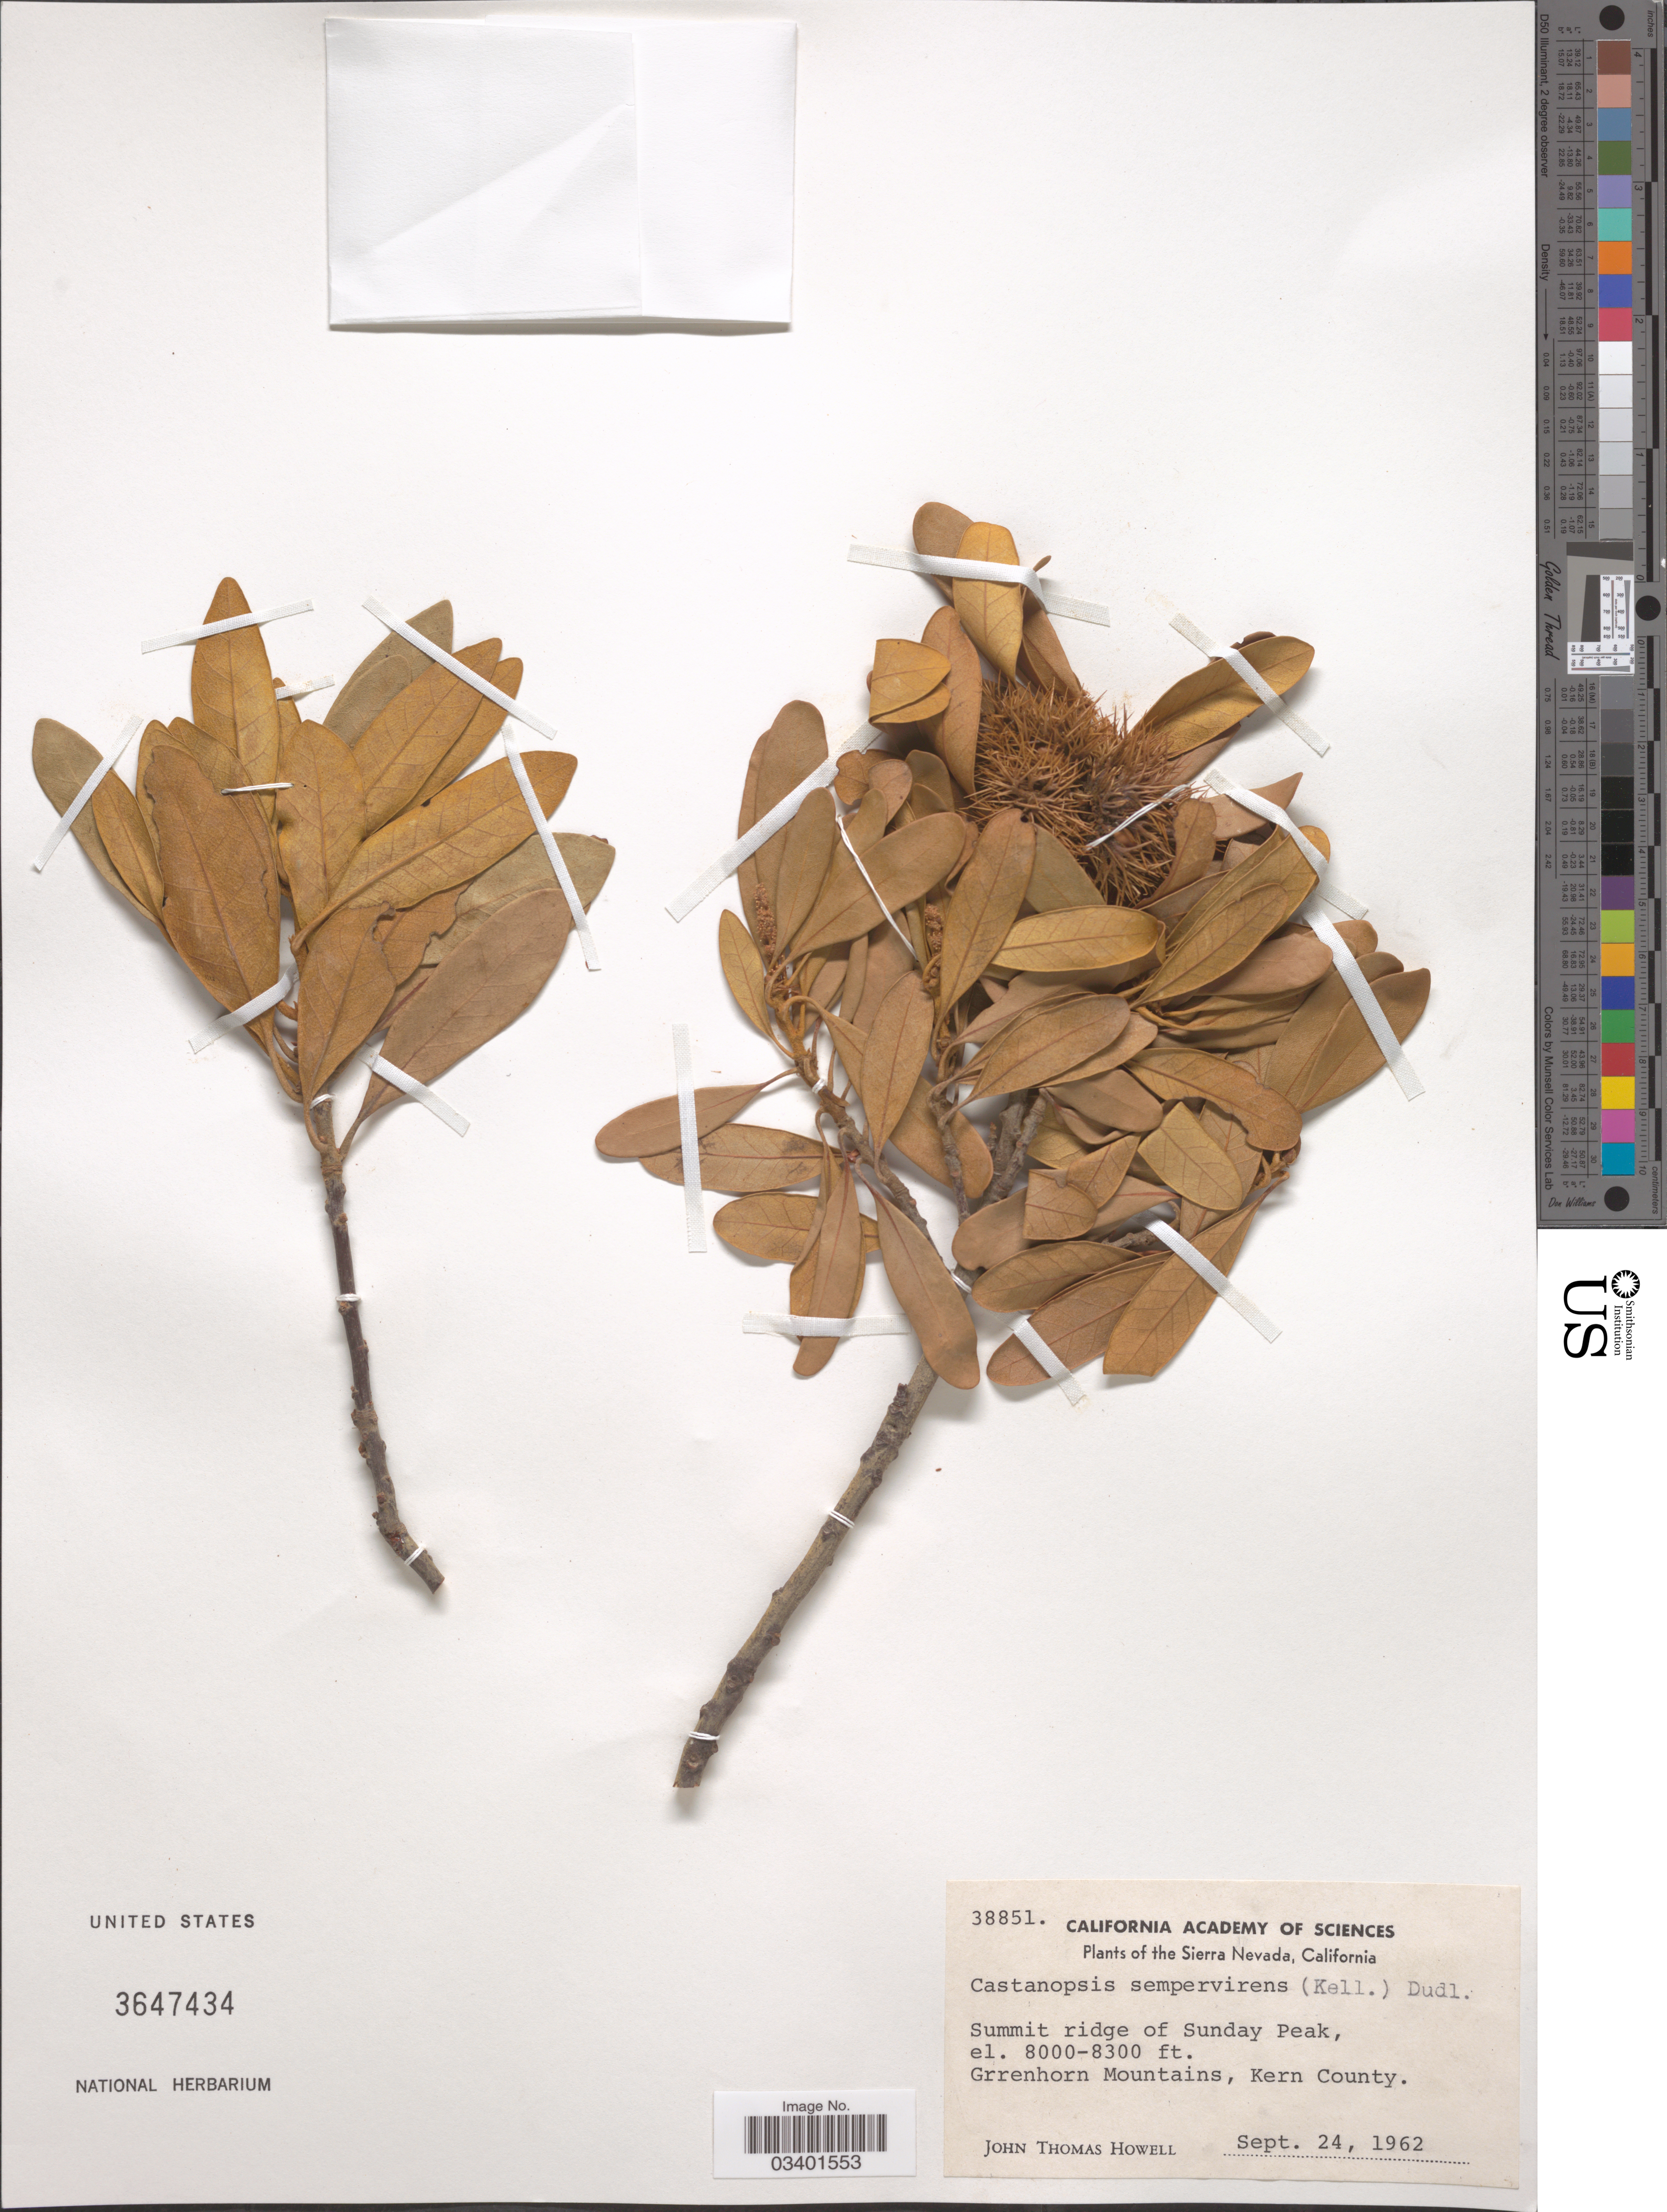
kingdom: Plantae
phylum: Tracheophyta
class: Magnoliopsida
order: Fagales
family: Fagaceae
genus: Chrysolepis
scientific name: Chrysolepis sempervirens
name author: (Kellogg) Hjelmq.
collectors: J. T. Howell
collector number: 38851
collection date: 1962-09-24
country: United States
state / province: California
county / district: Kern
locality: Sierra Nevada. Grrenhorn Mountains, Kern County.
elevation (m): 2438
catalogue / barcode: US 3647434